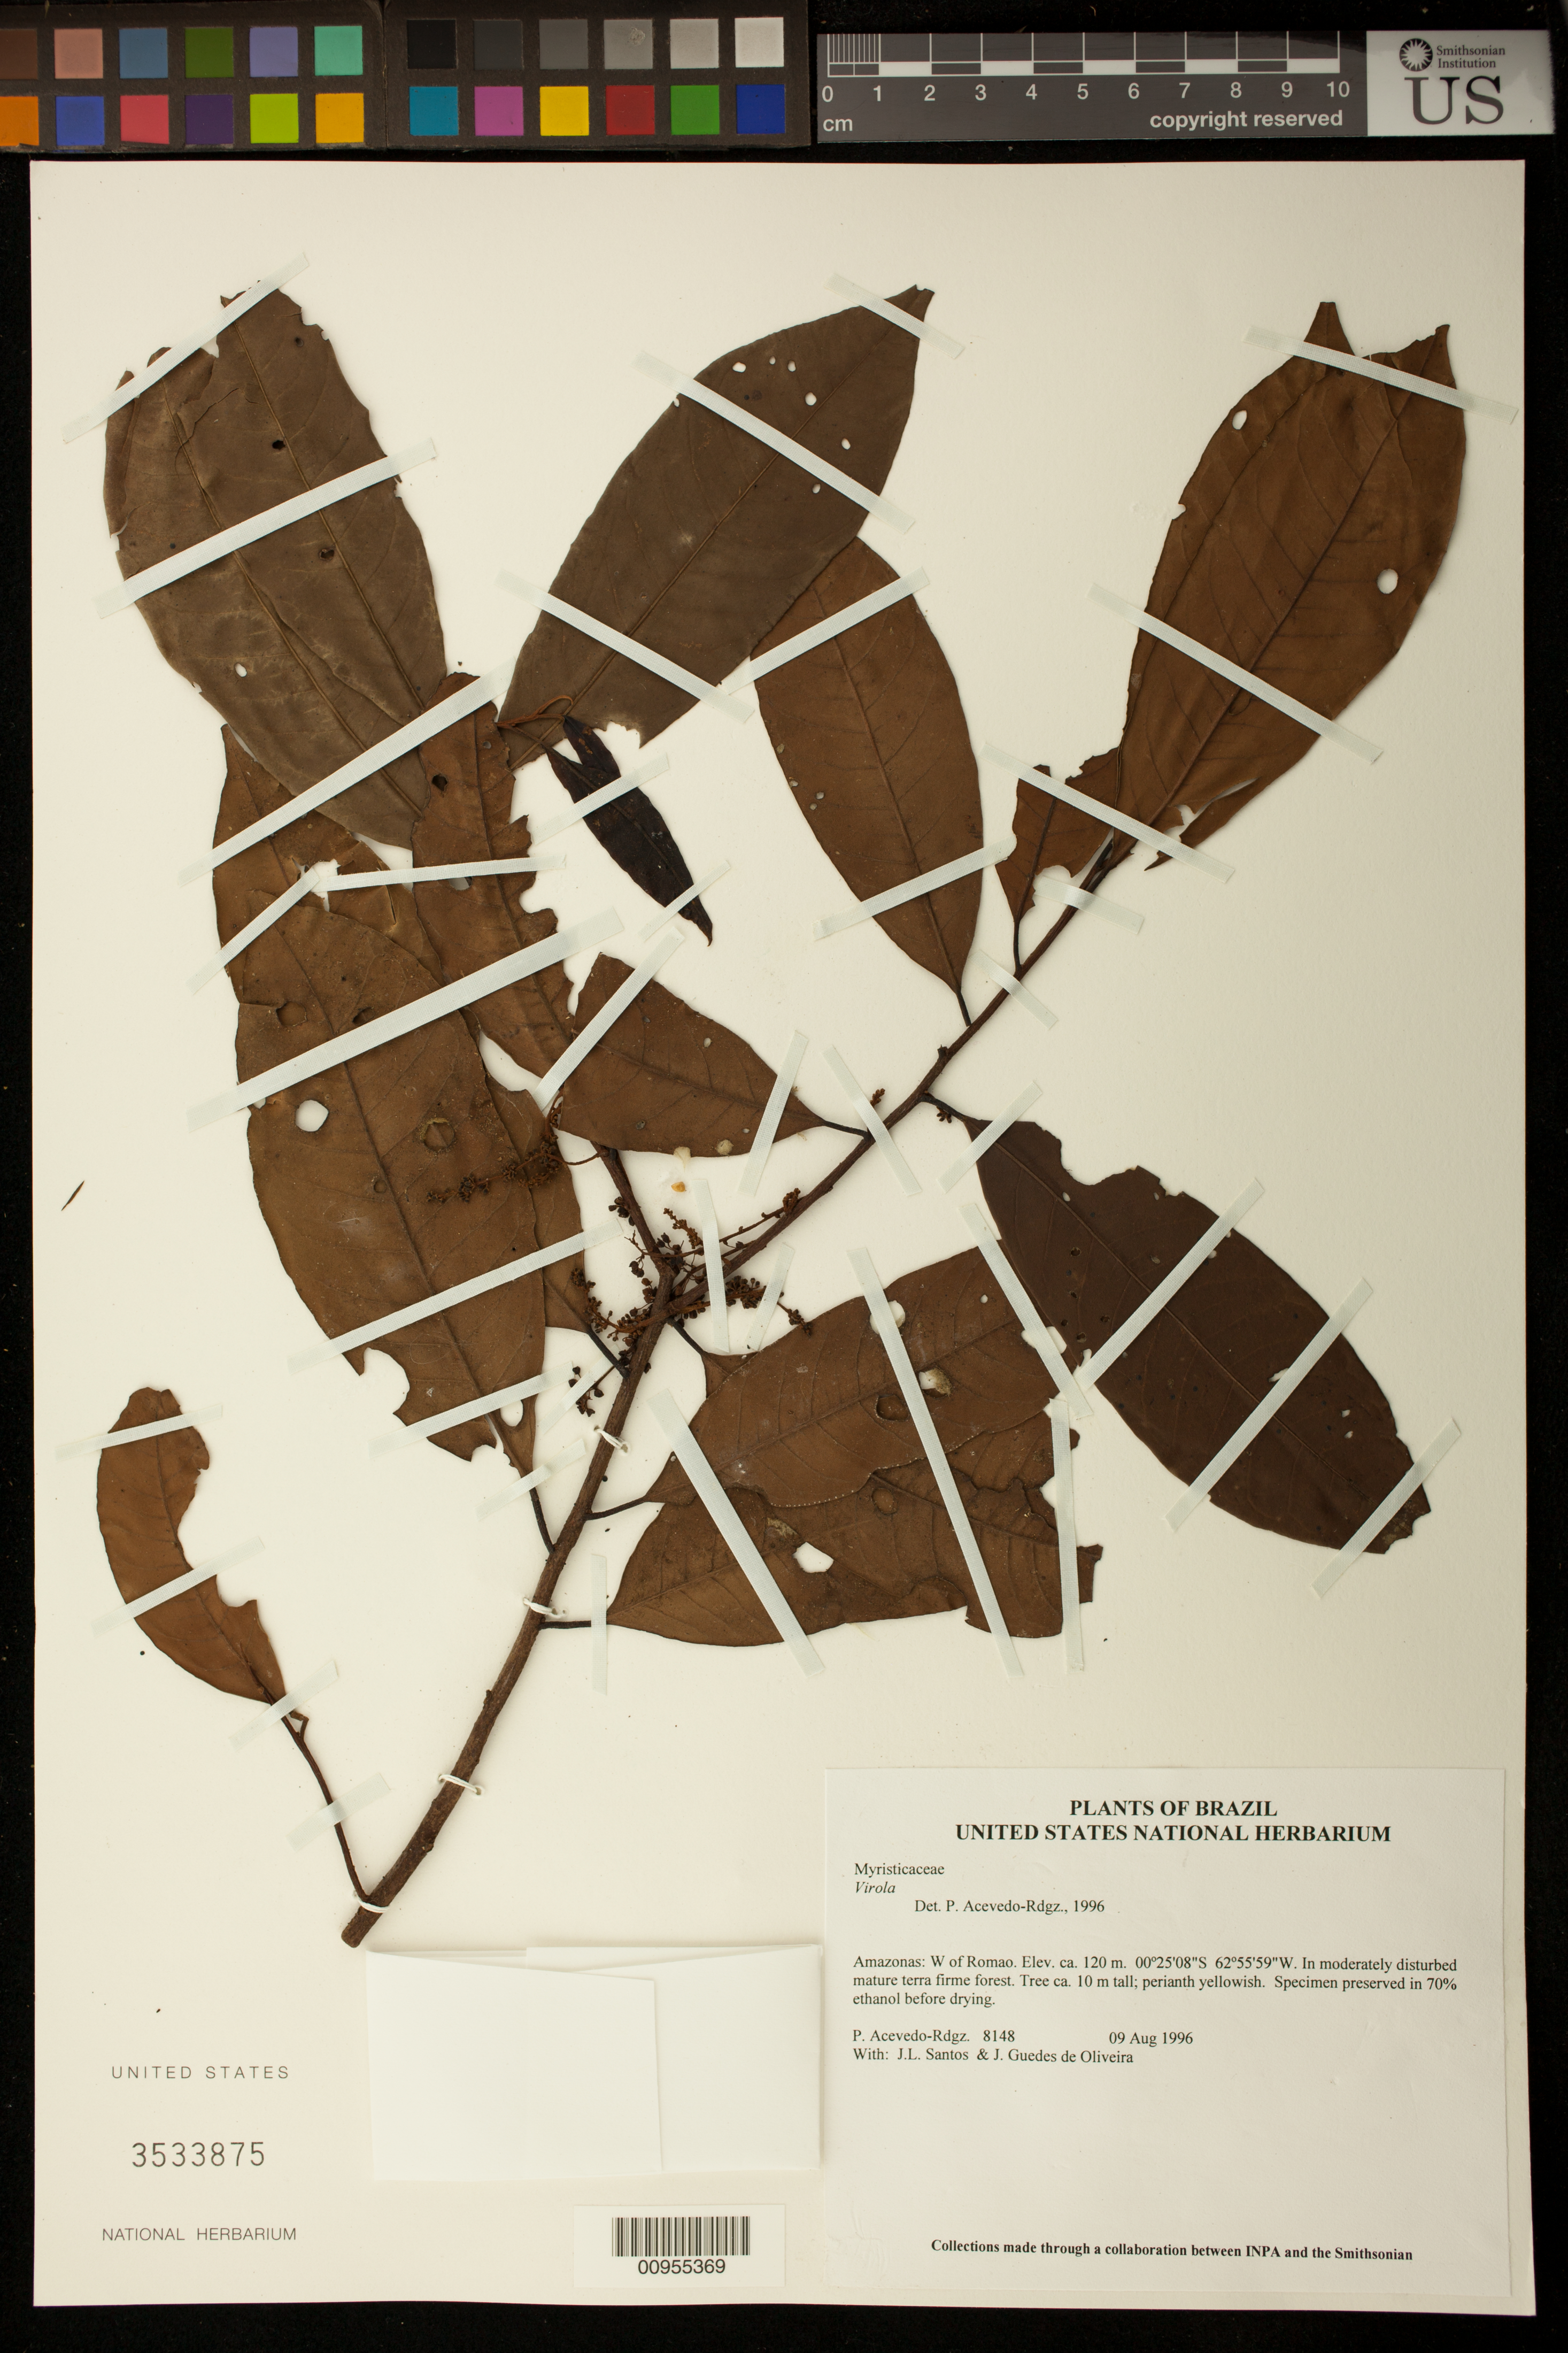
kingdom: Plantae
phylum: Tracheophyta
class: Magnoliopsida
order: Magnoliales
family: Myristicaceae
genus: Virola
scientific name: Virola sp.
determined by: Acevedo-Rodríguez, P., (BOT), Smithsonian Institution - National Museum of Natural History (UNITED STATES)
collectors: P. Acevedo-Rodr., J. L. Santos & J. Guedes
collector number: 8148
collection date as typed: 09 Aug 1996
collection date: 1996-08-09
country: Brazil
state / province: Amazonas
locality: Amazonas: W of Romao.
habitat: In moderately disturbed mature terra firme forest.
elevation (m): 120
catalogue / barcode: US 3533875